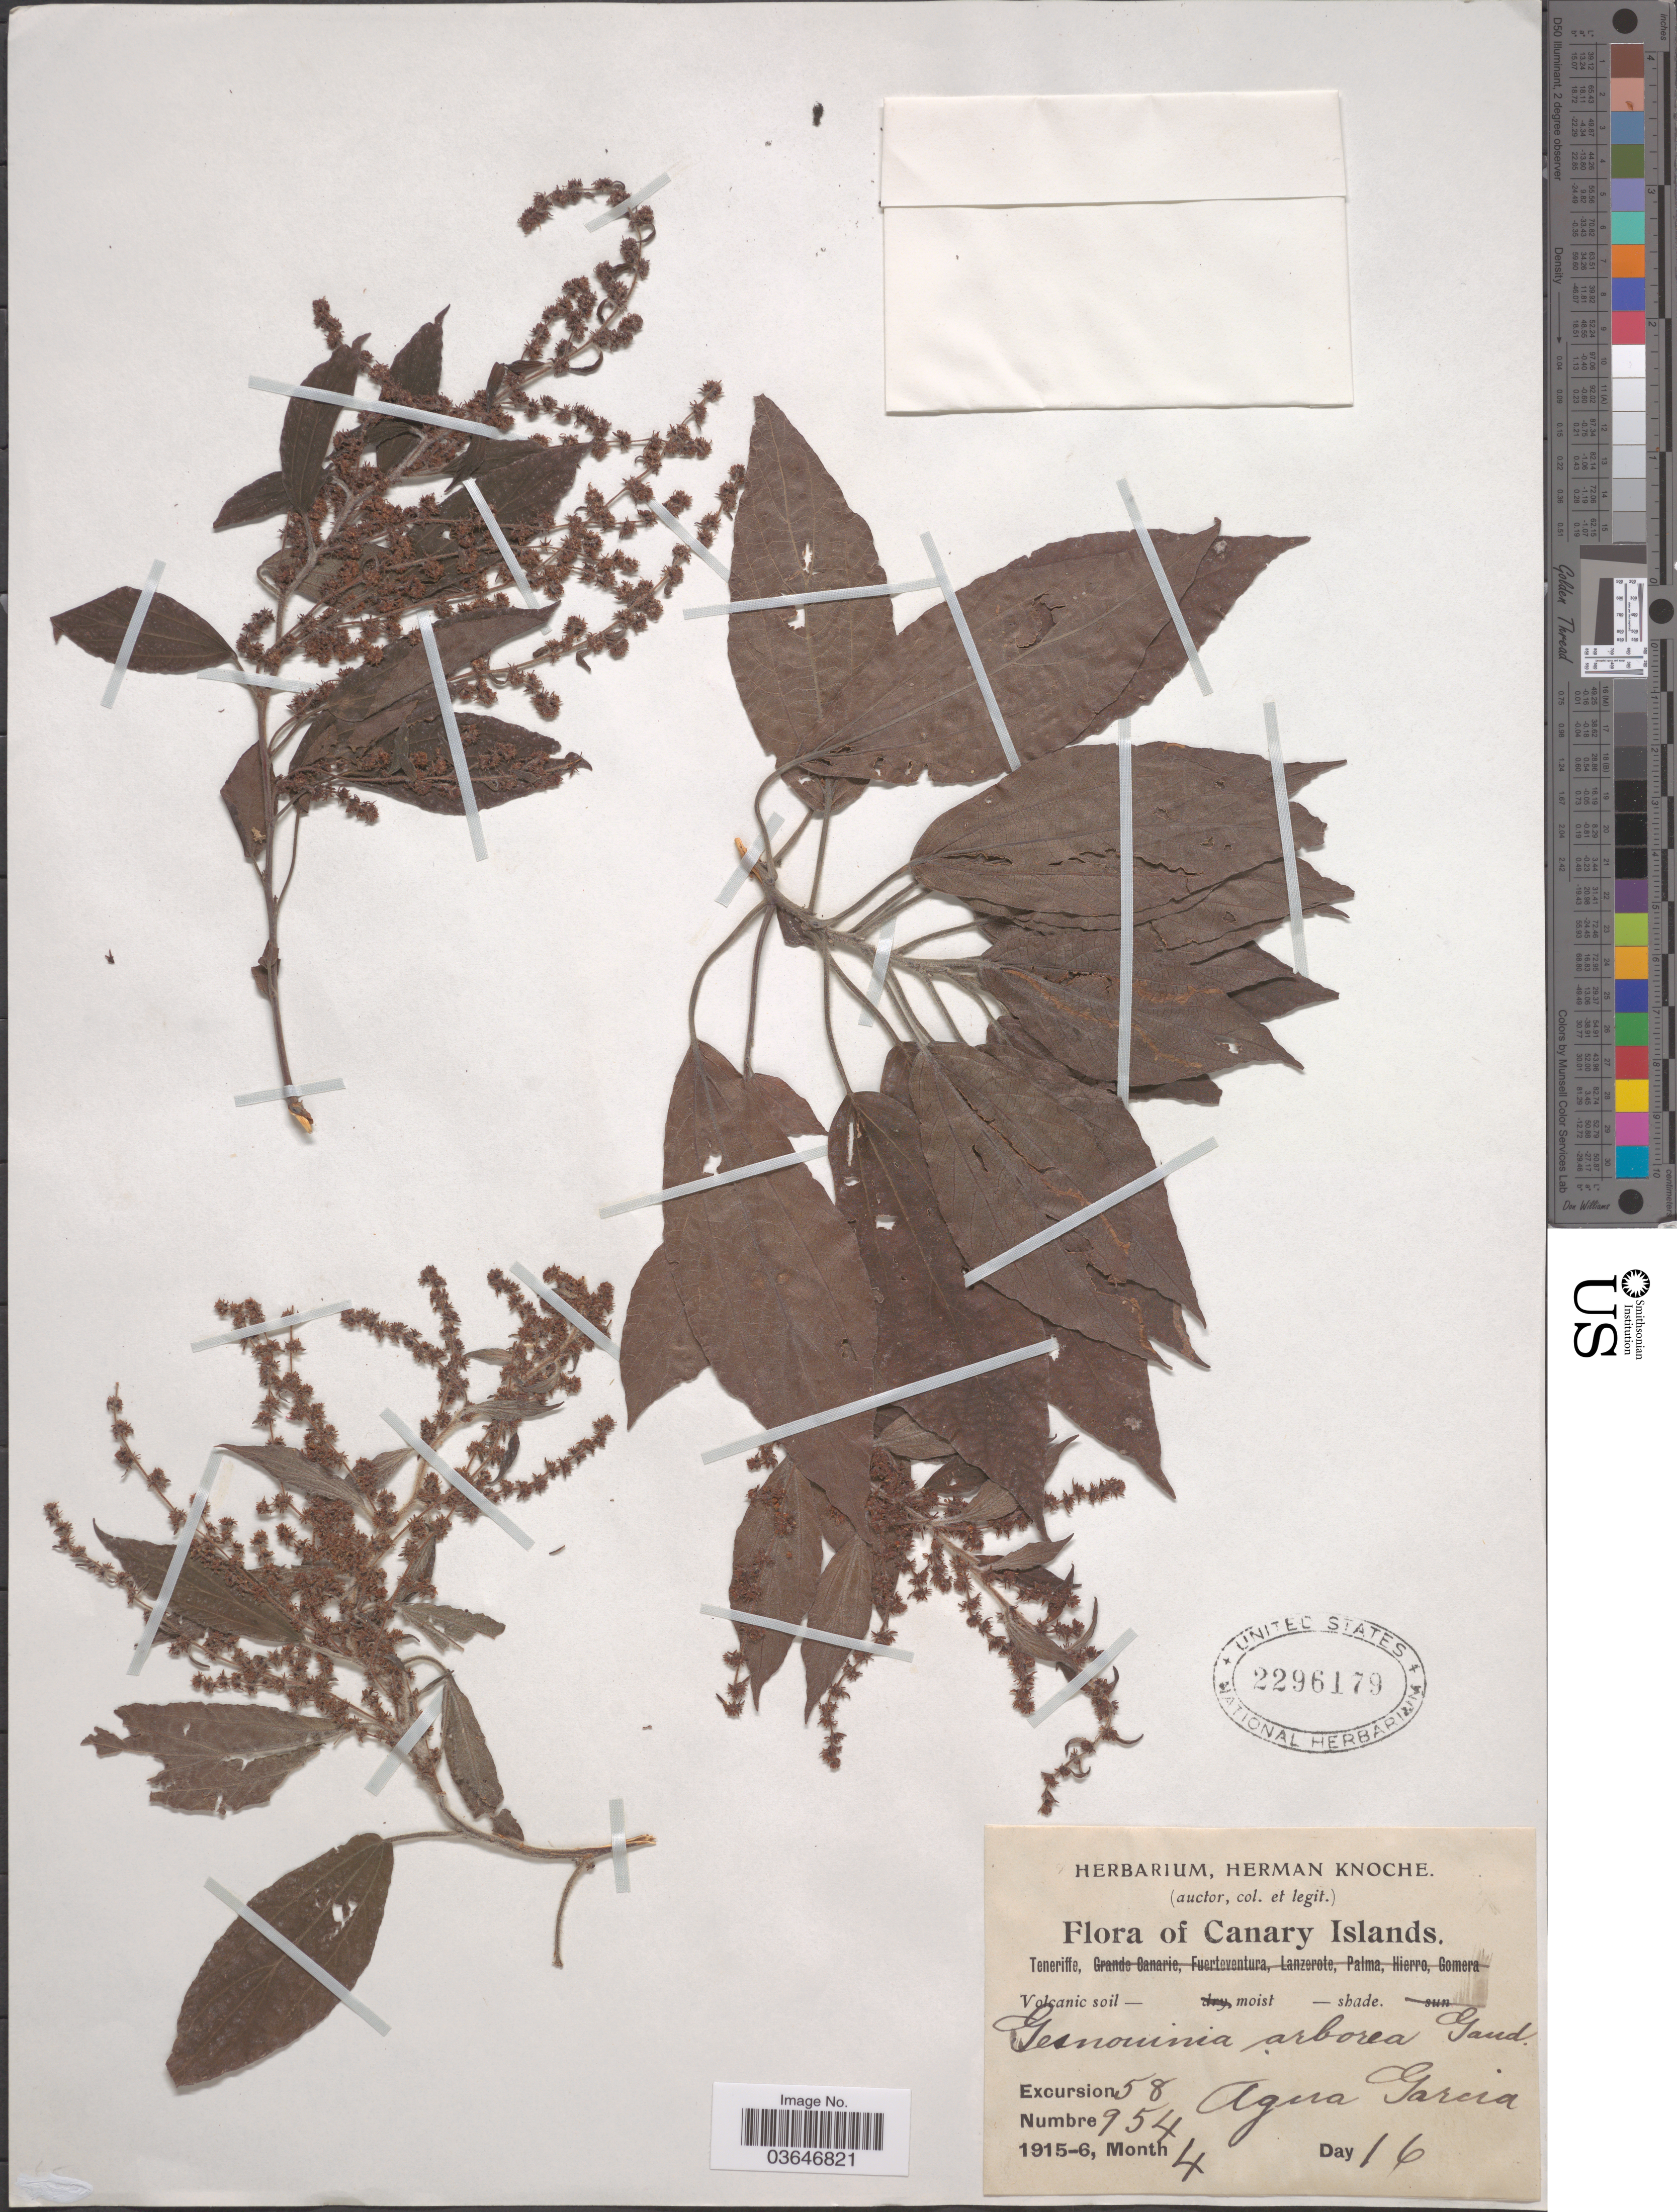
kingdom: Plantae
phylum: Tracheophyta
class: Magnoliopsida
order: Rosales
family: Urticaceae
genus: Gesnouinia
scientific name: Gesnouinia arborea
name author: (L. f.) Gaudich.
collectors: ex herb. Herman Knoche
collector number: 954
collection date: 1915-04-16/1916-04-16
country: Spain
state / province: Canarias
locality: Canary Islands. Teneriffe. Excursion 58. Agua Garcia.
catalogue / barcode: US 2296179